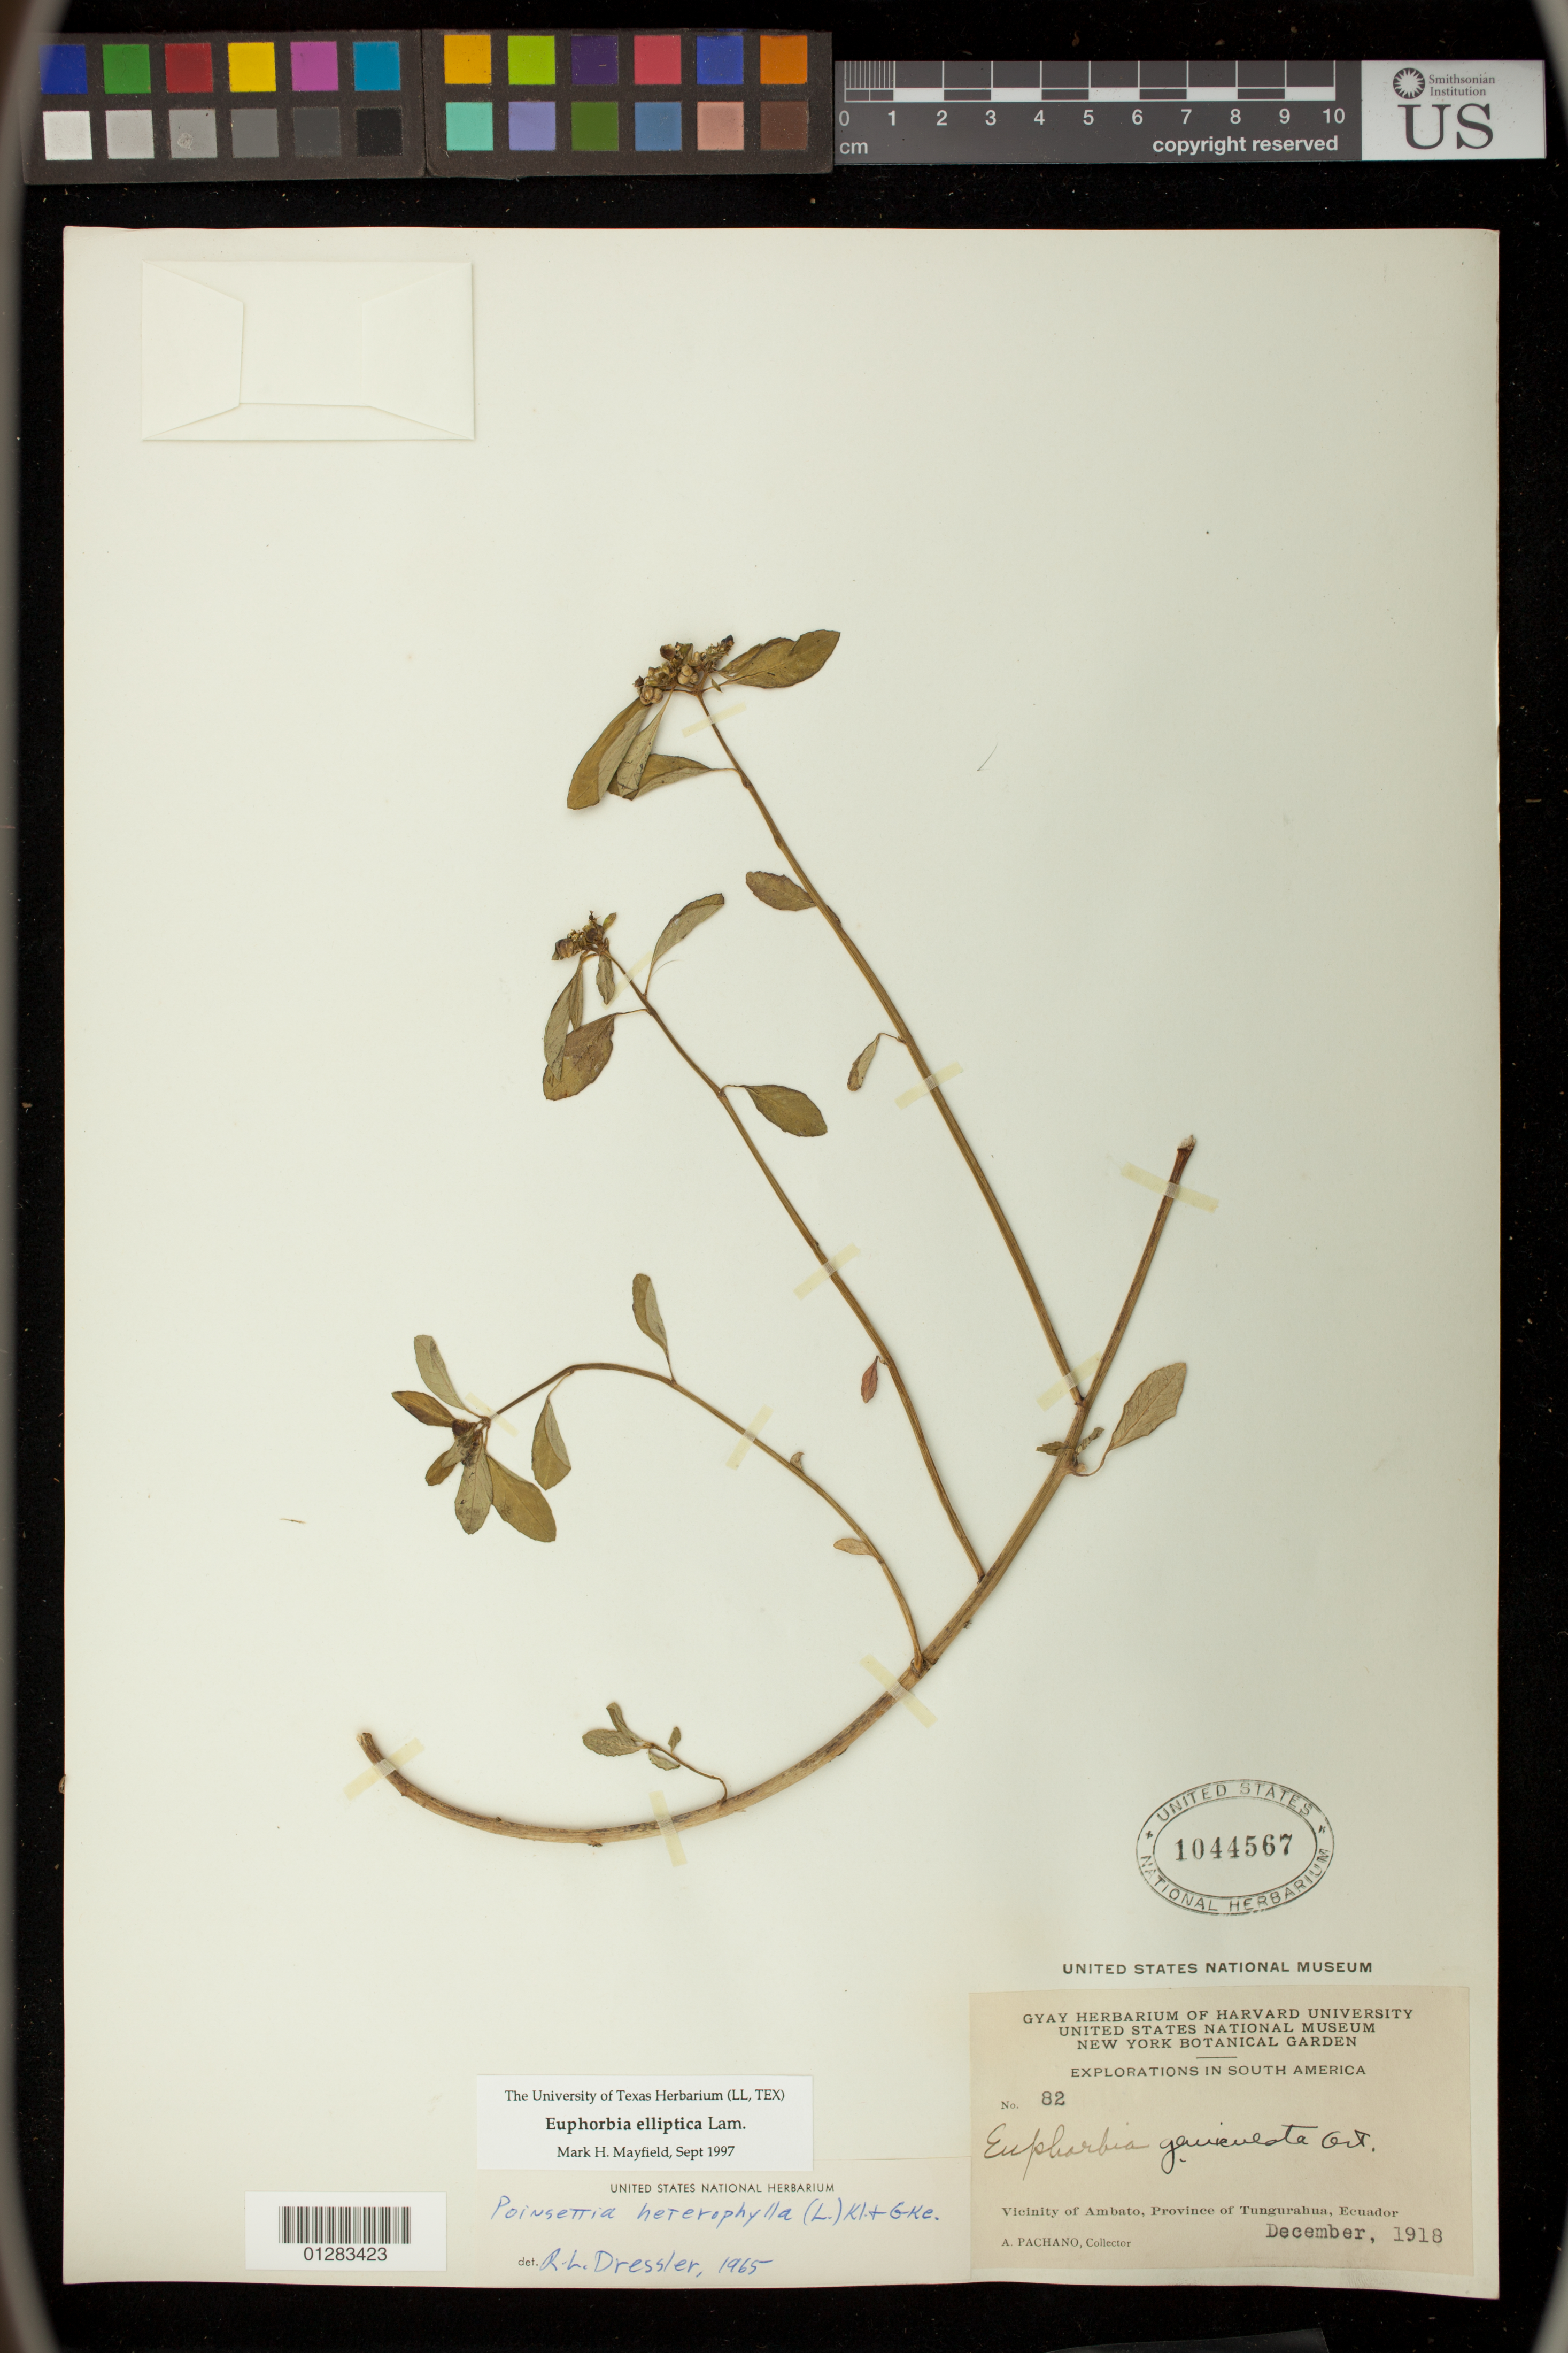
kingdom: Plantae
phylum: Tracheophyta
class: Magnoliopsida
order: Malpighiales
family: Euphorbiaceae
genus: Euphorbia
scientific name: Euphorbia elliptica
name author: Lam.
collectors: A. Pachano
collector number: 82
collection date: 1918-12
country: Ecuador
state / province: Tungurahua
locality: Vicinity of Ambato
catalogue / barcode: US 1044567